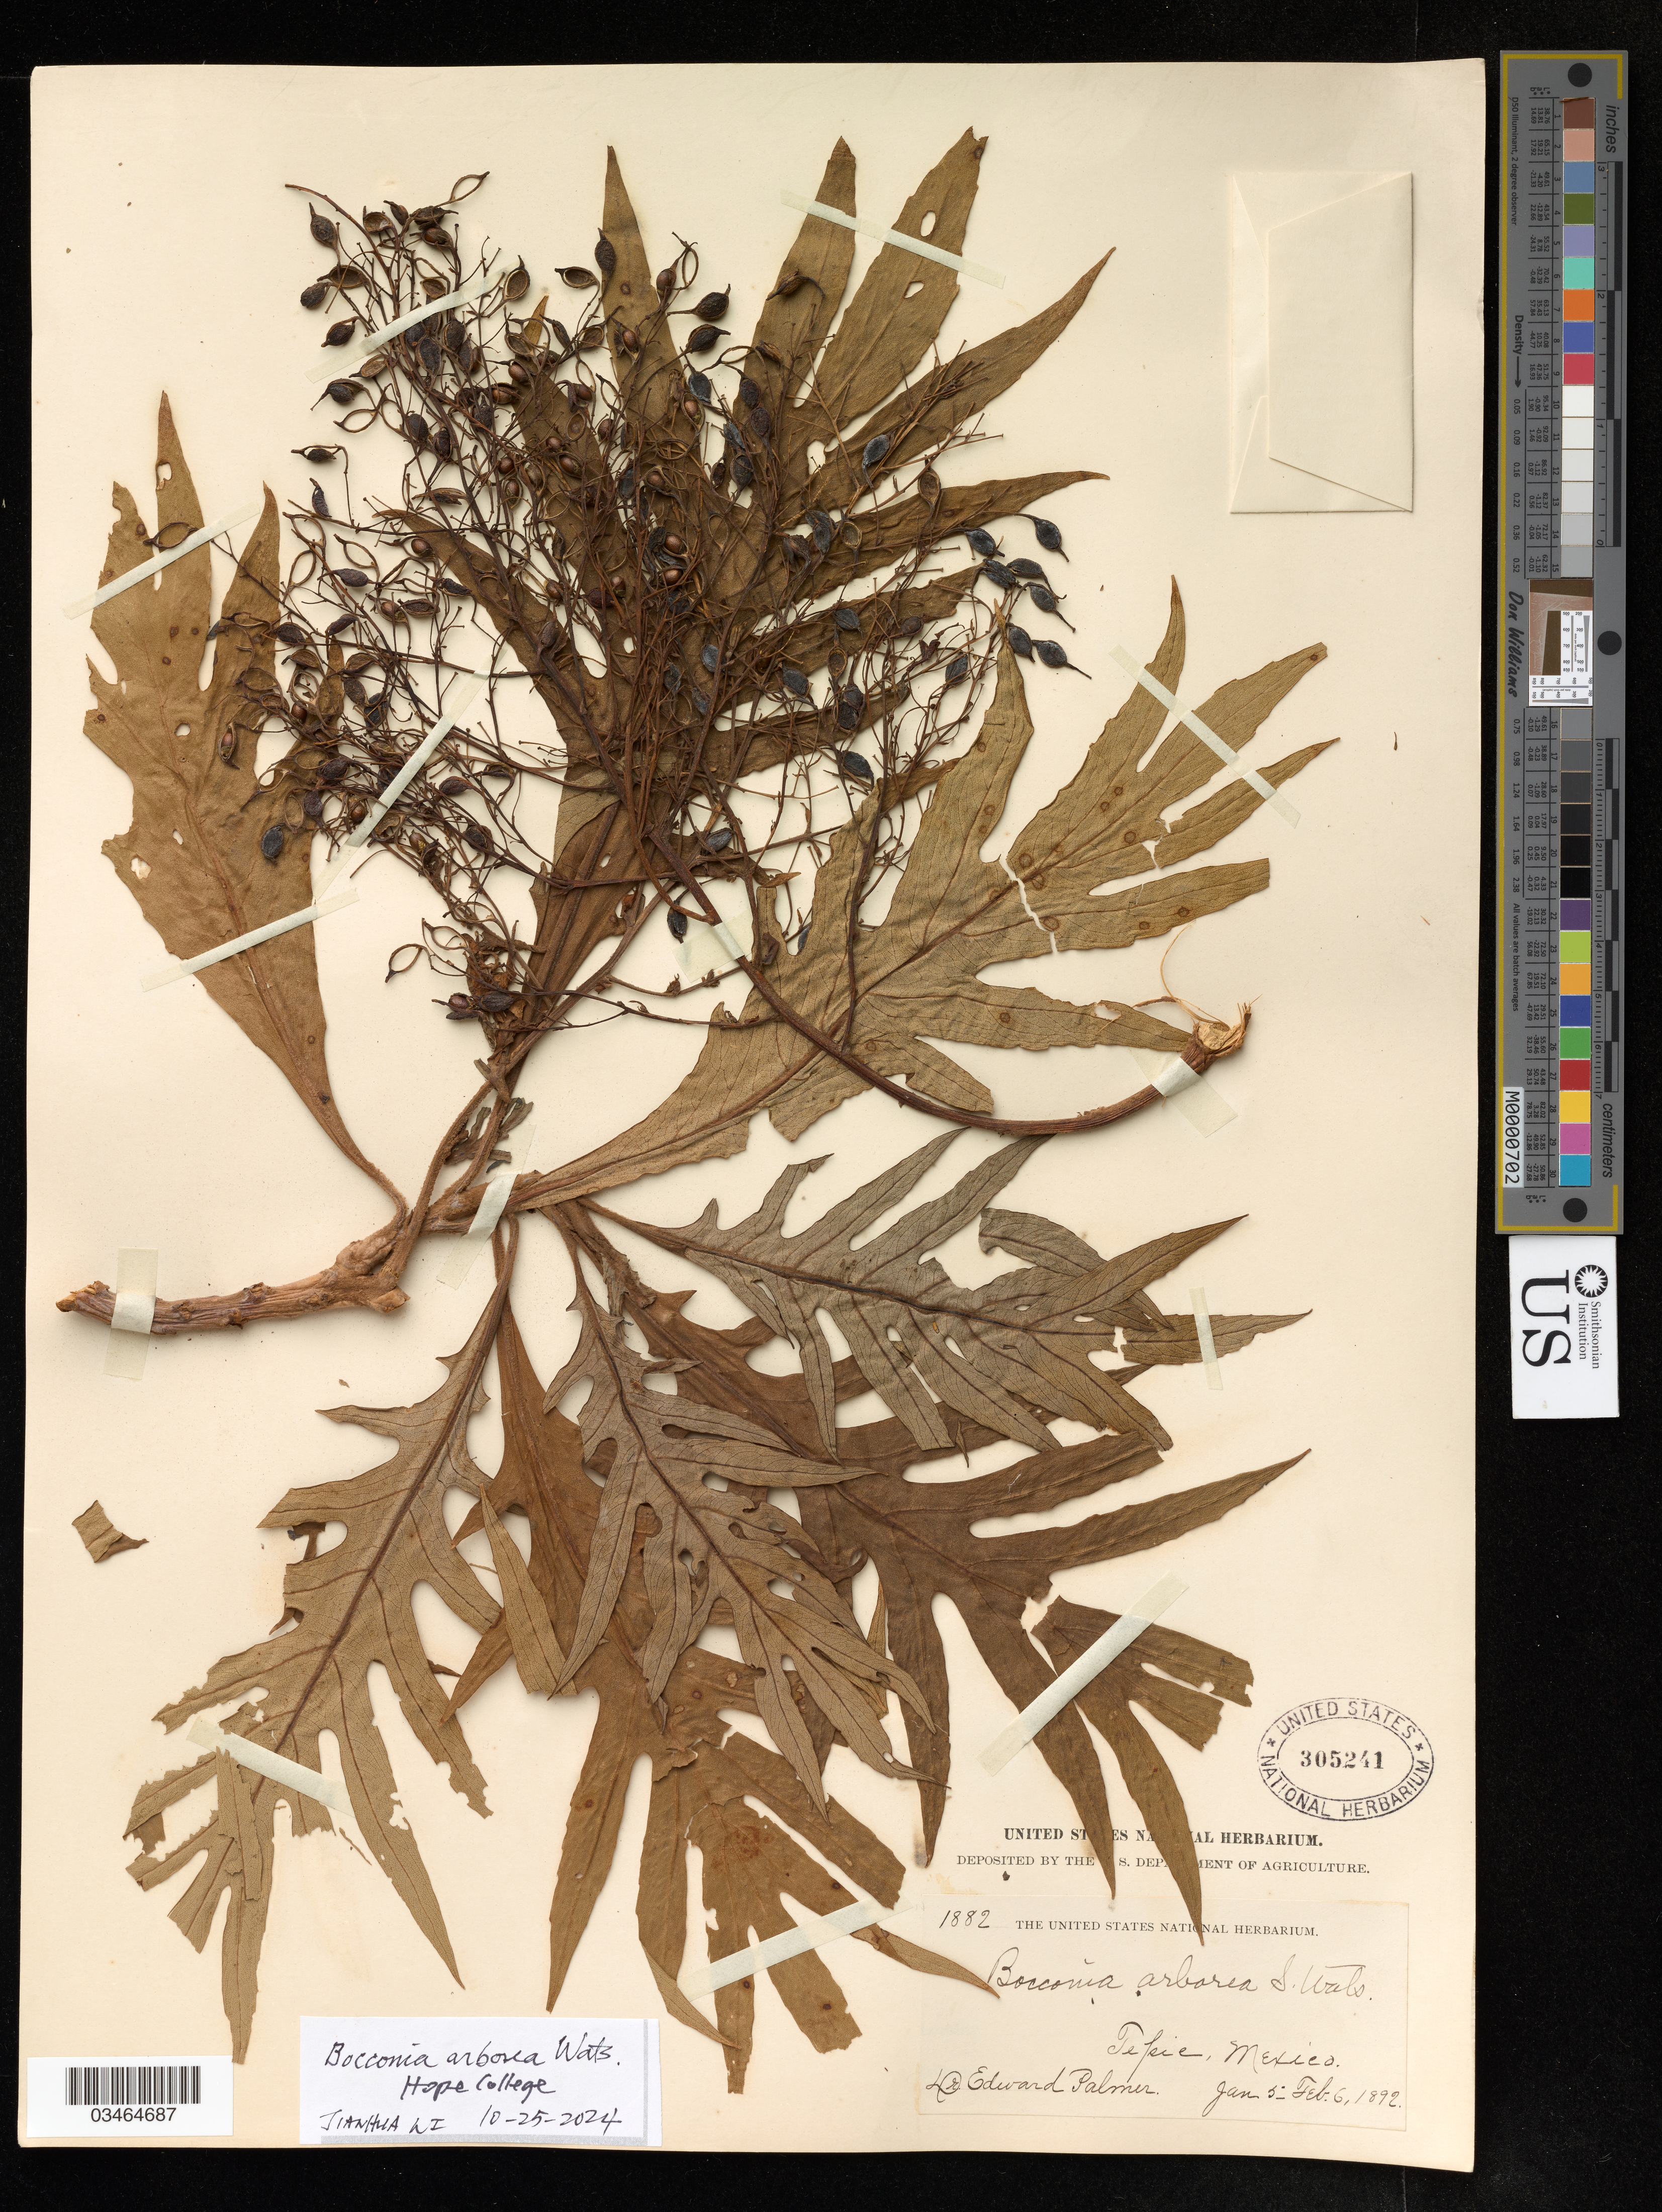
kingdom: Plantae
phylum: Tracheophyta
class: Magnoliopsida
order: Ranunculales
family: Papaveraceae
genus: Bocconia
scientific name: Bocconia arborea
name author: S. Watson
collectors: E. Palmer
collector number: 1882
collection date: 1892-01-05/1892-02-06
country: Mexico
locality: Pepie*.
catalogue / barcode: US 305241